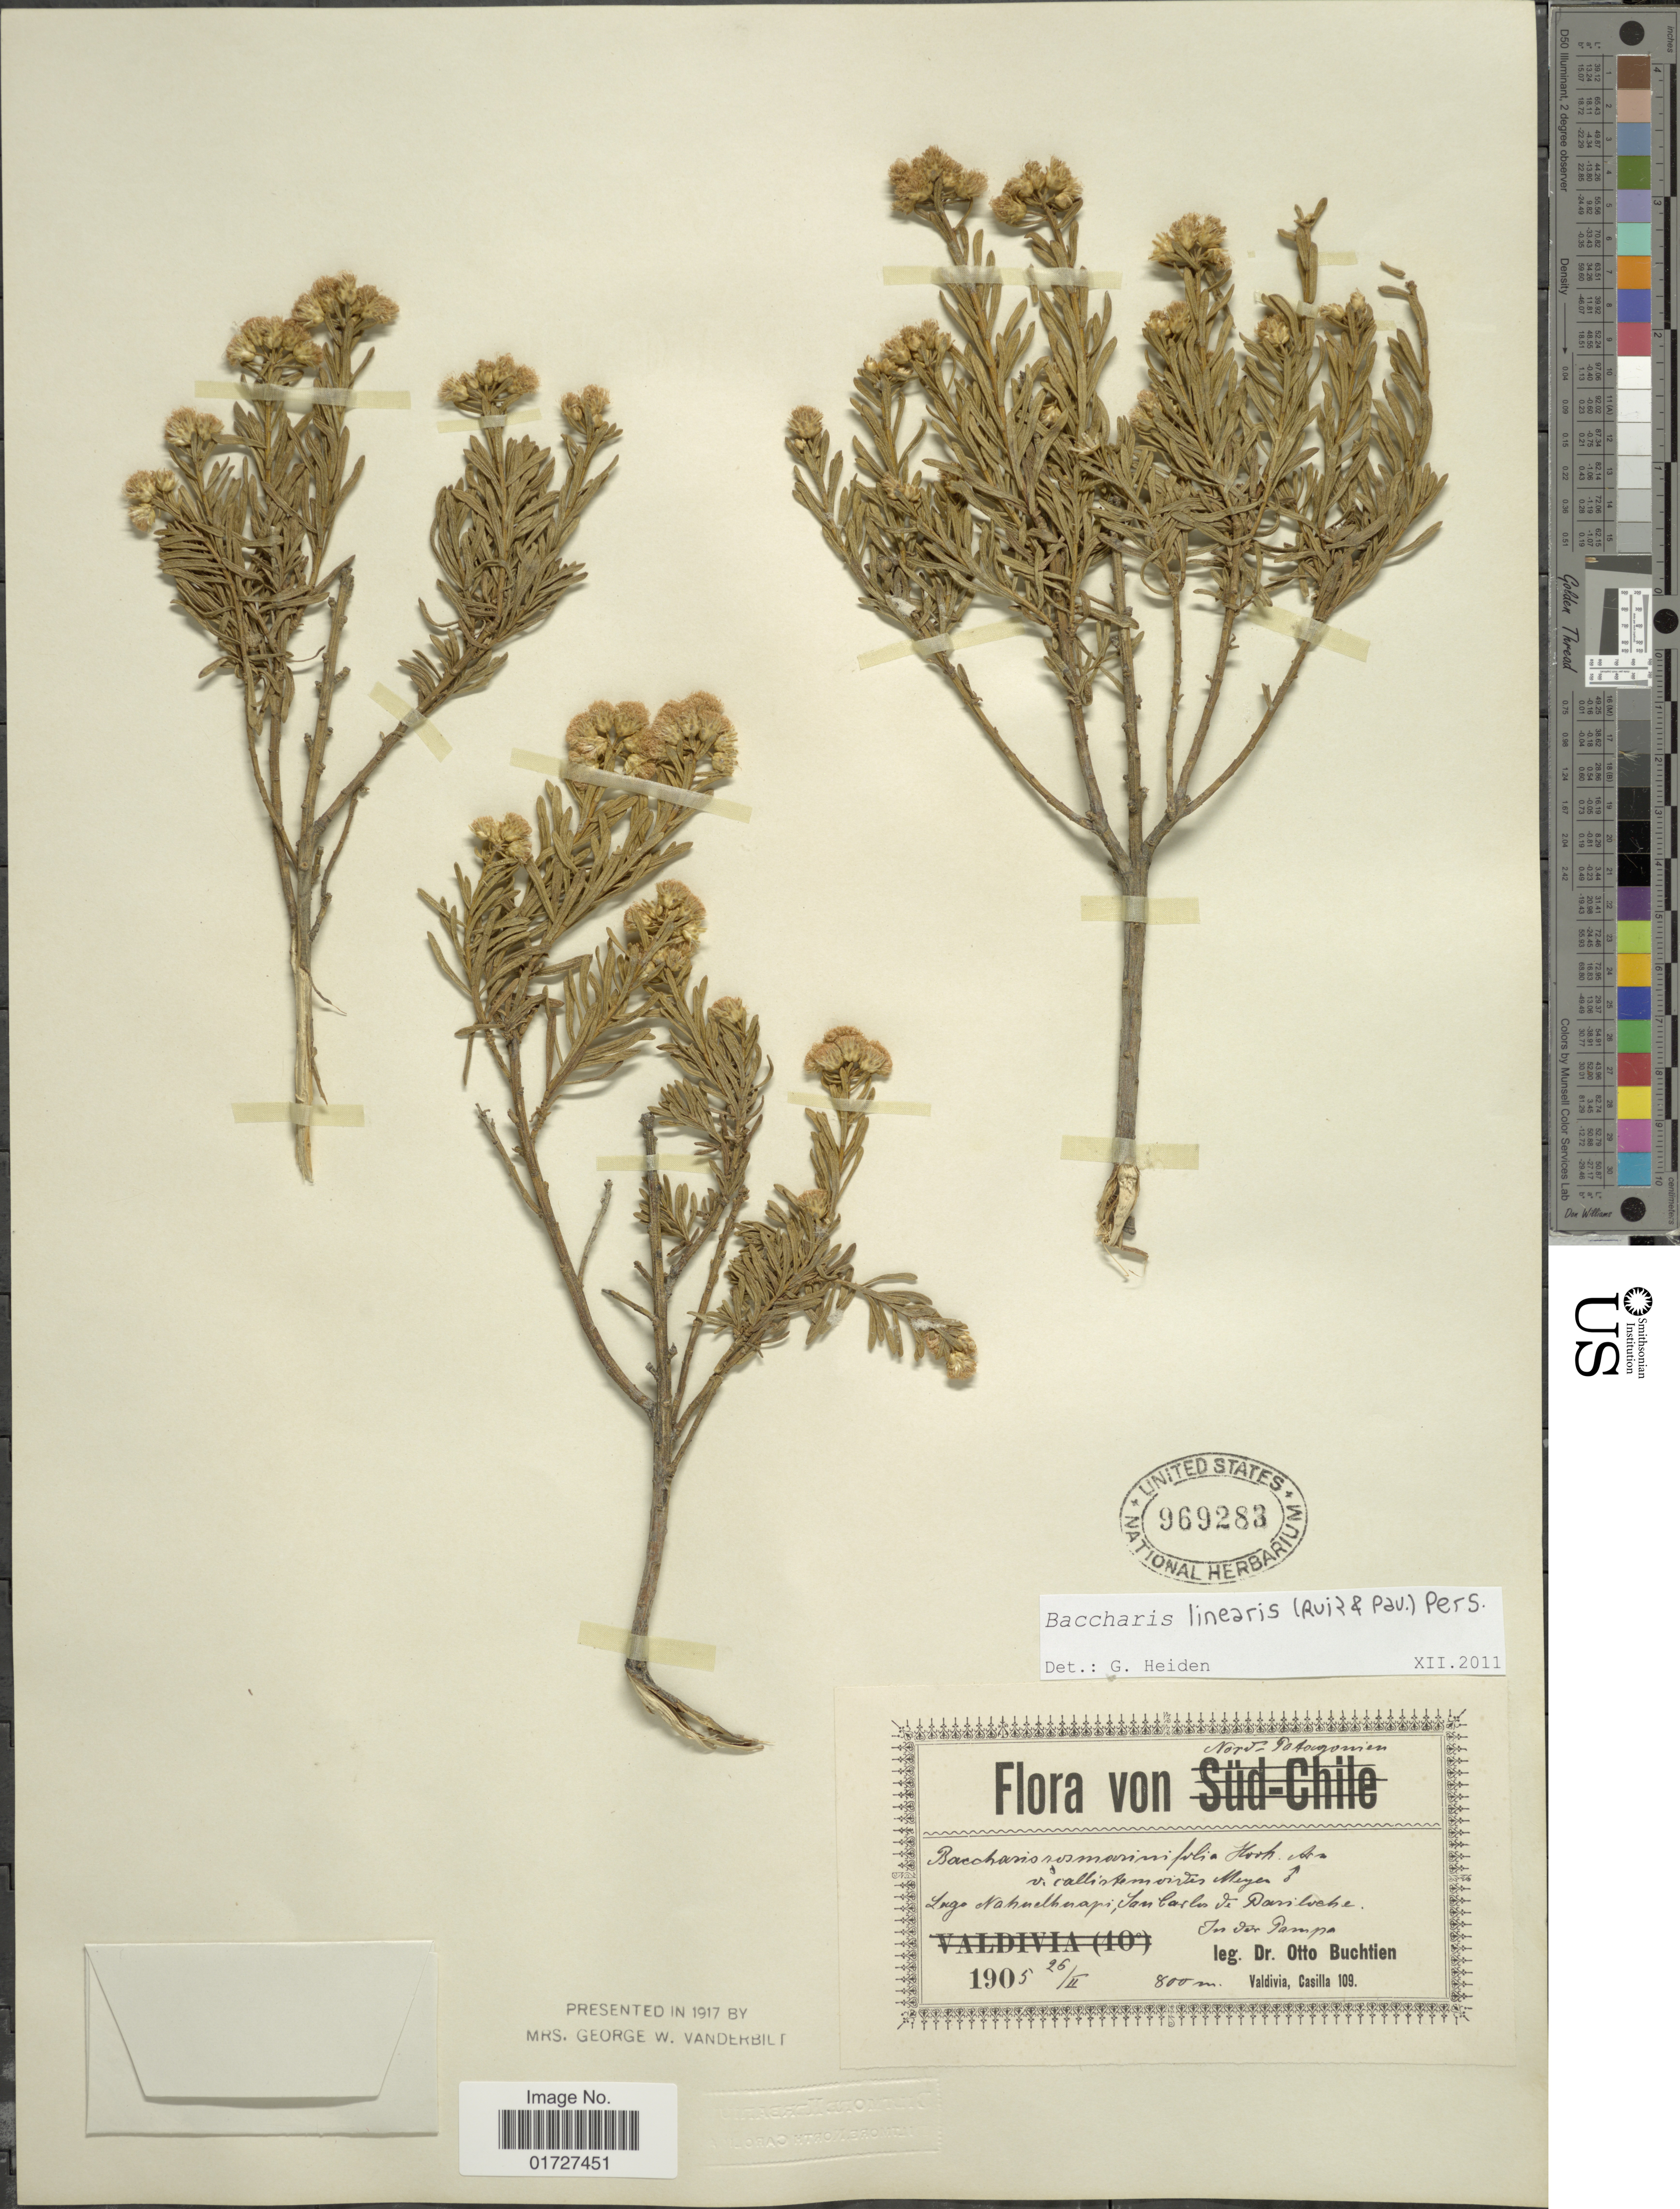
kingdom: Plantae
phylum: Tracheophyta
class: Magnoliopsida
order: Asterales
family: Asteraceae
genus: Baccharis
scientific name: Baccharis linearis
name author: (Ruiz & Pav.) Pers.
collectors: O. Buchtien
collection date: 1905-02-26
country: Argentina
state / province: Río Negro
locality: Nord-Patagonien, Nahuelhuapi, San Carlos de Bariloche, in Pampa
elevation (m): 800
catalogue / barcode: US 969283